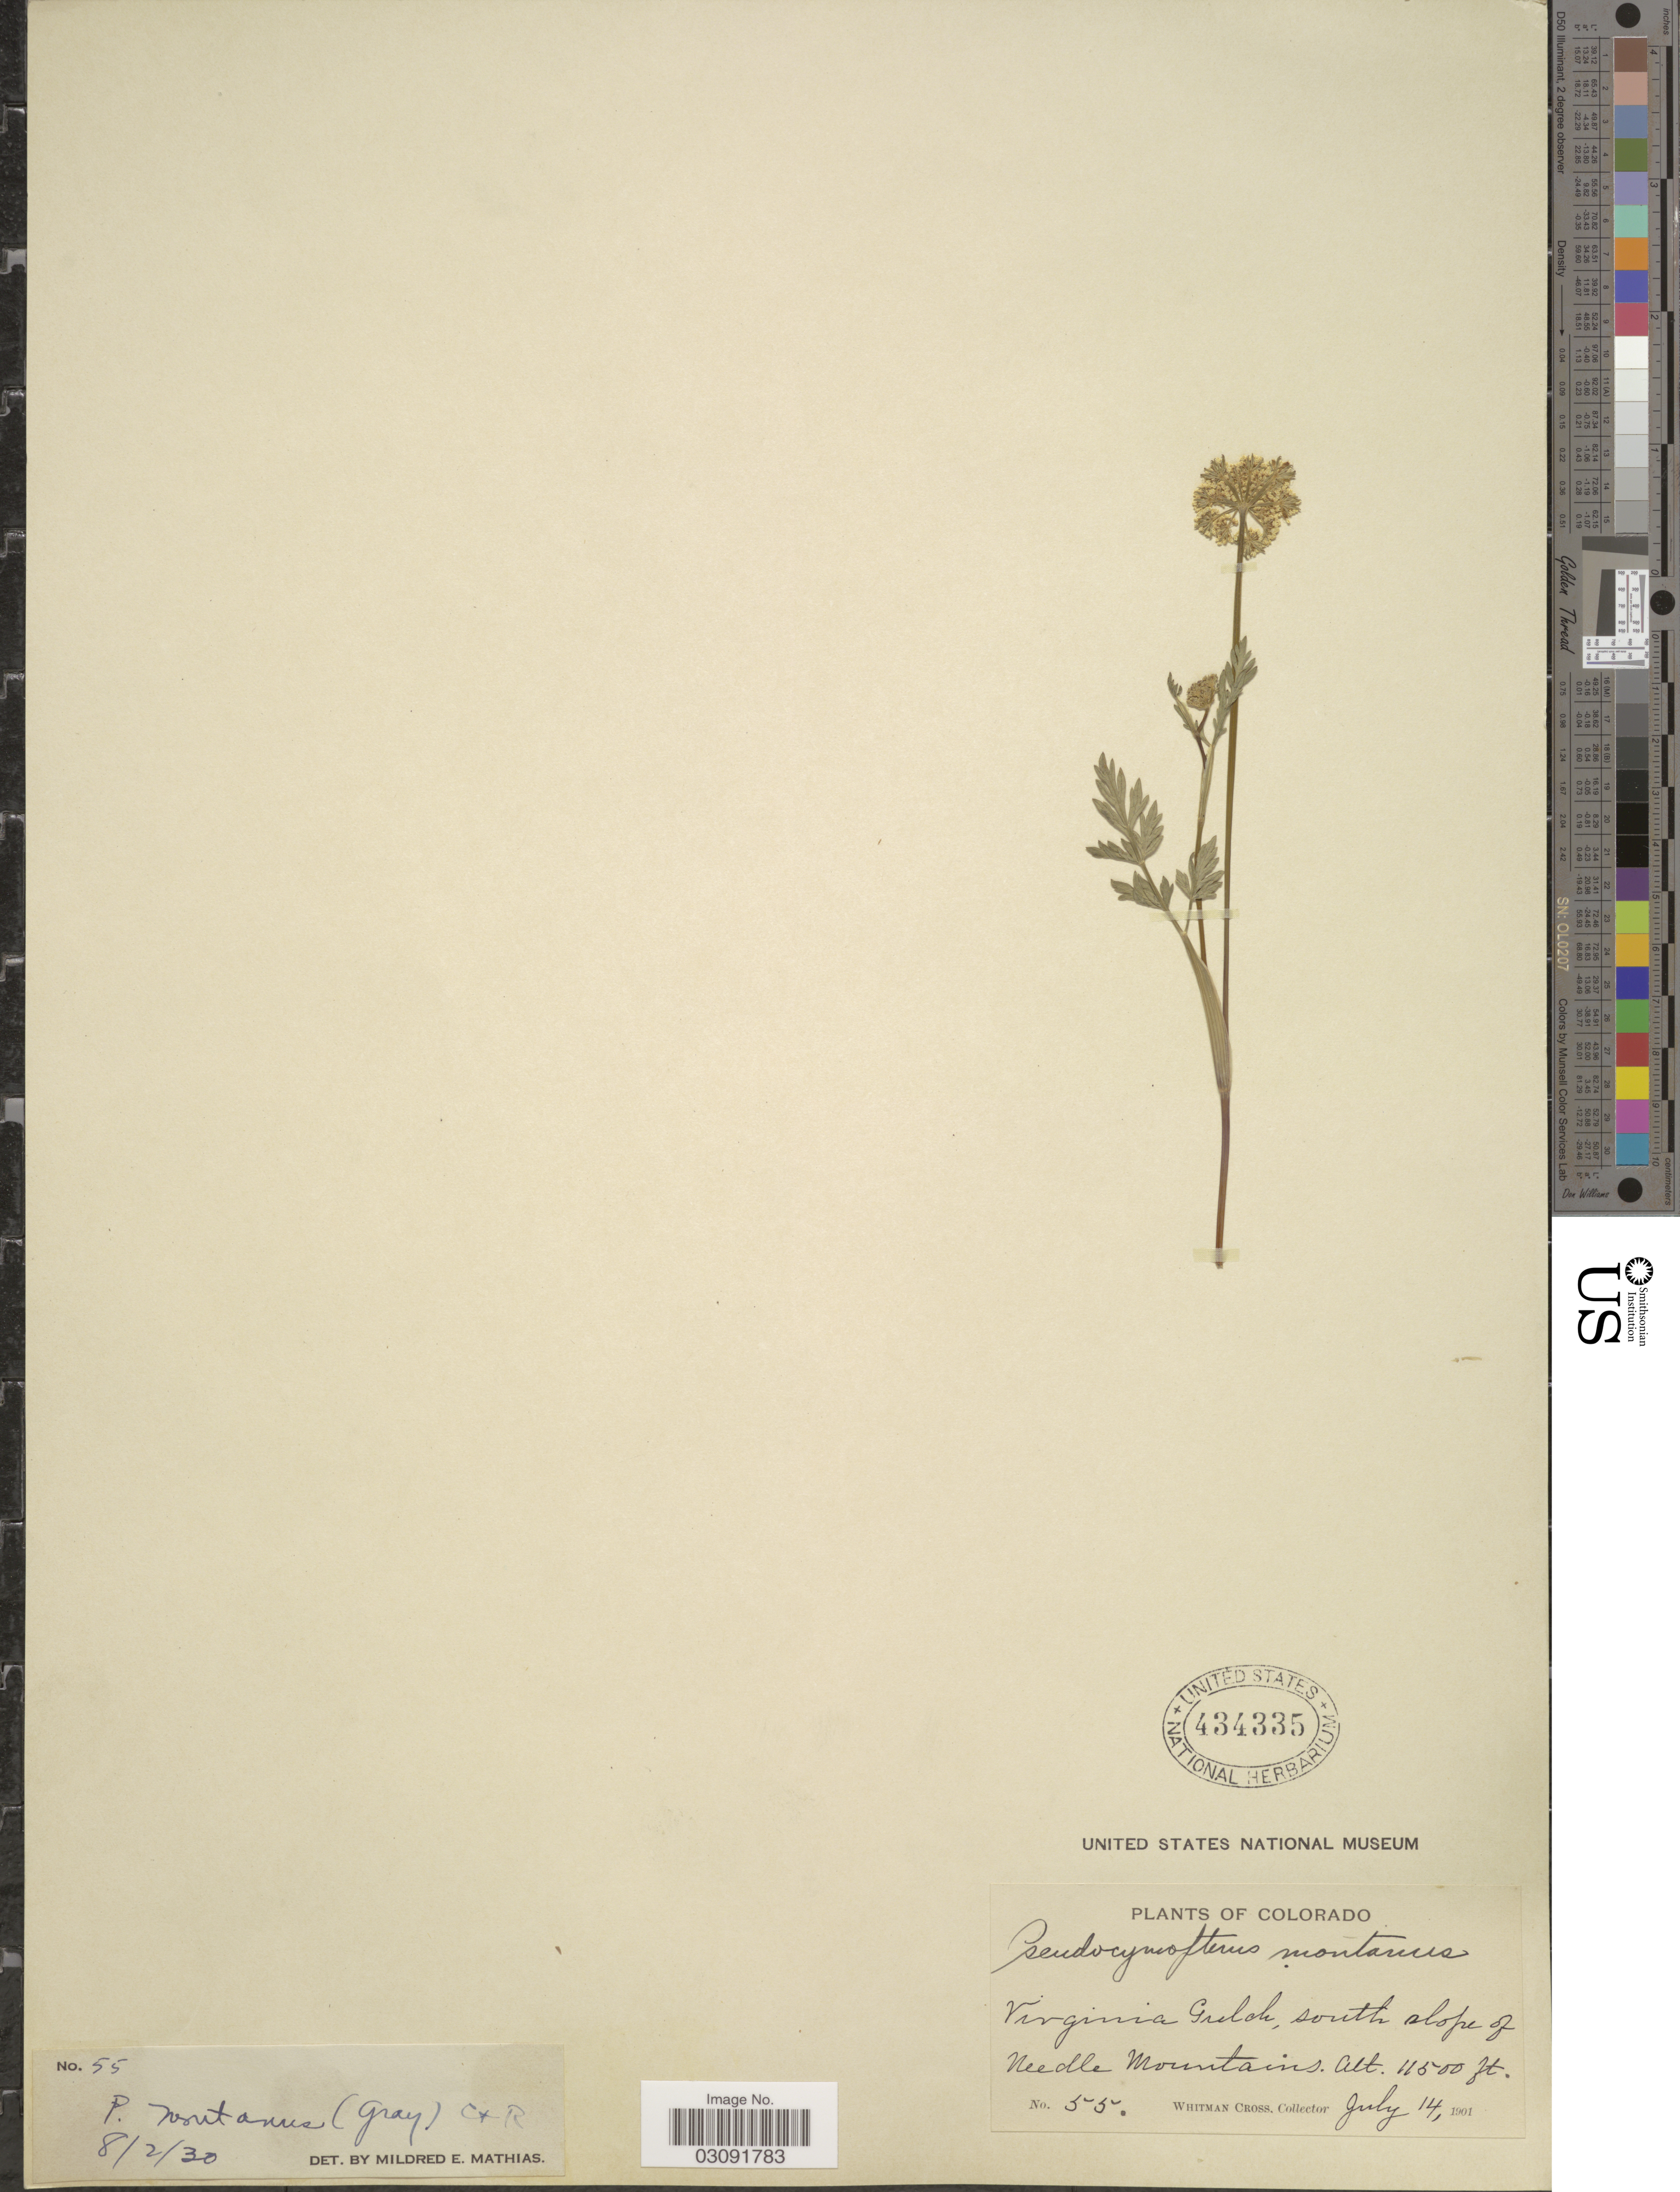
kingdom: Plantae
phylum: Tracheophyta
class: Magnoliopsida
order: Apiales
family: Apiaceae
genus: Pseudocymopterus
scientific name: Pseudocymopterus montanus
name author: (A. Gray) J.M. Coult. & Rose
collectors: W. Cross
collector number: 55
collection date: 1901-07-14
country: United States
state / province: Colorado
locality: Virginia Gulok, south slope of Needle Mountains.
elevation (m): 3505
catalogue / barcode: US 434335